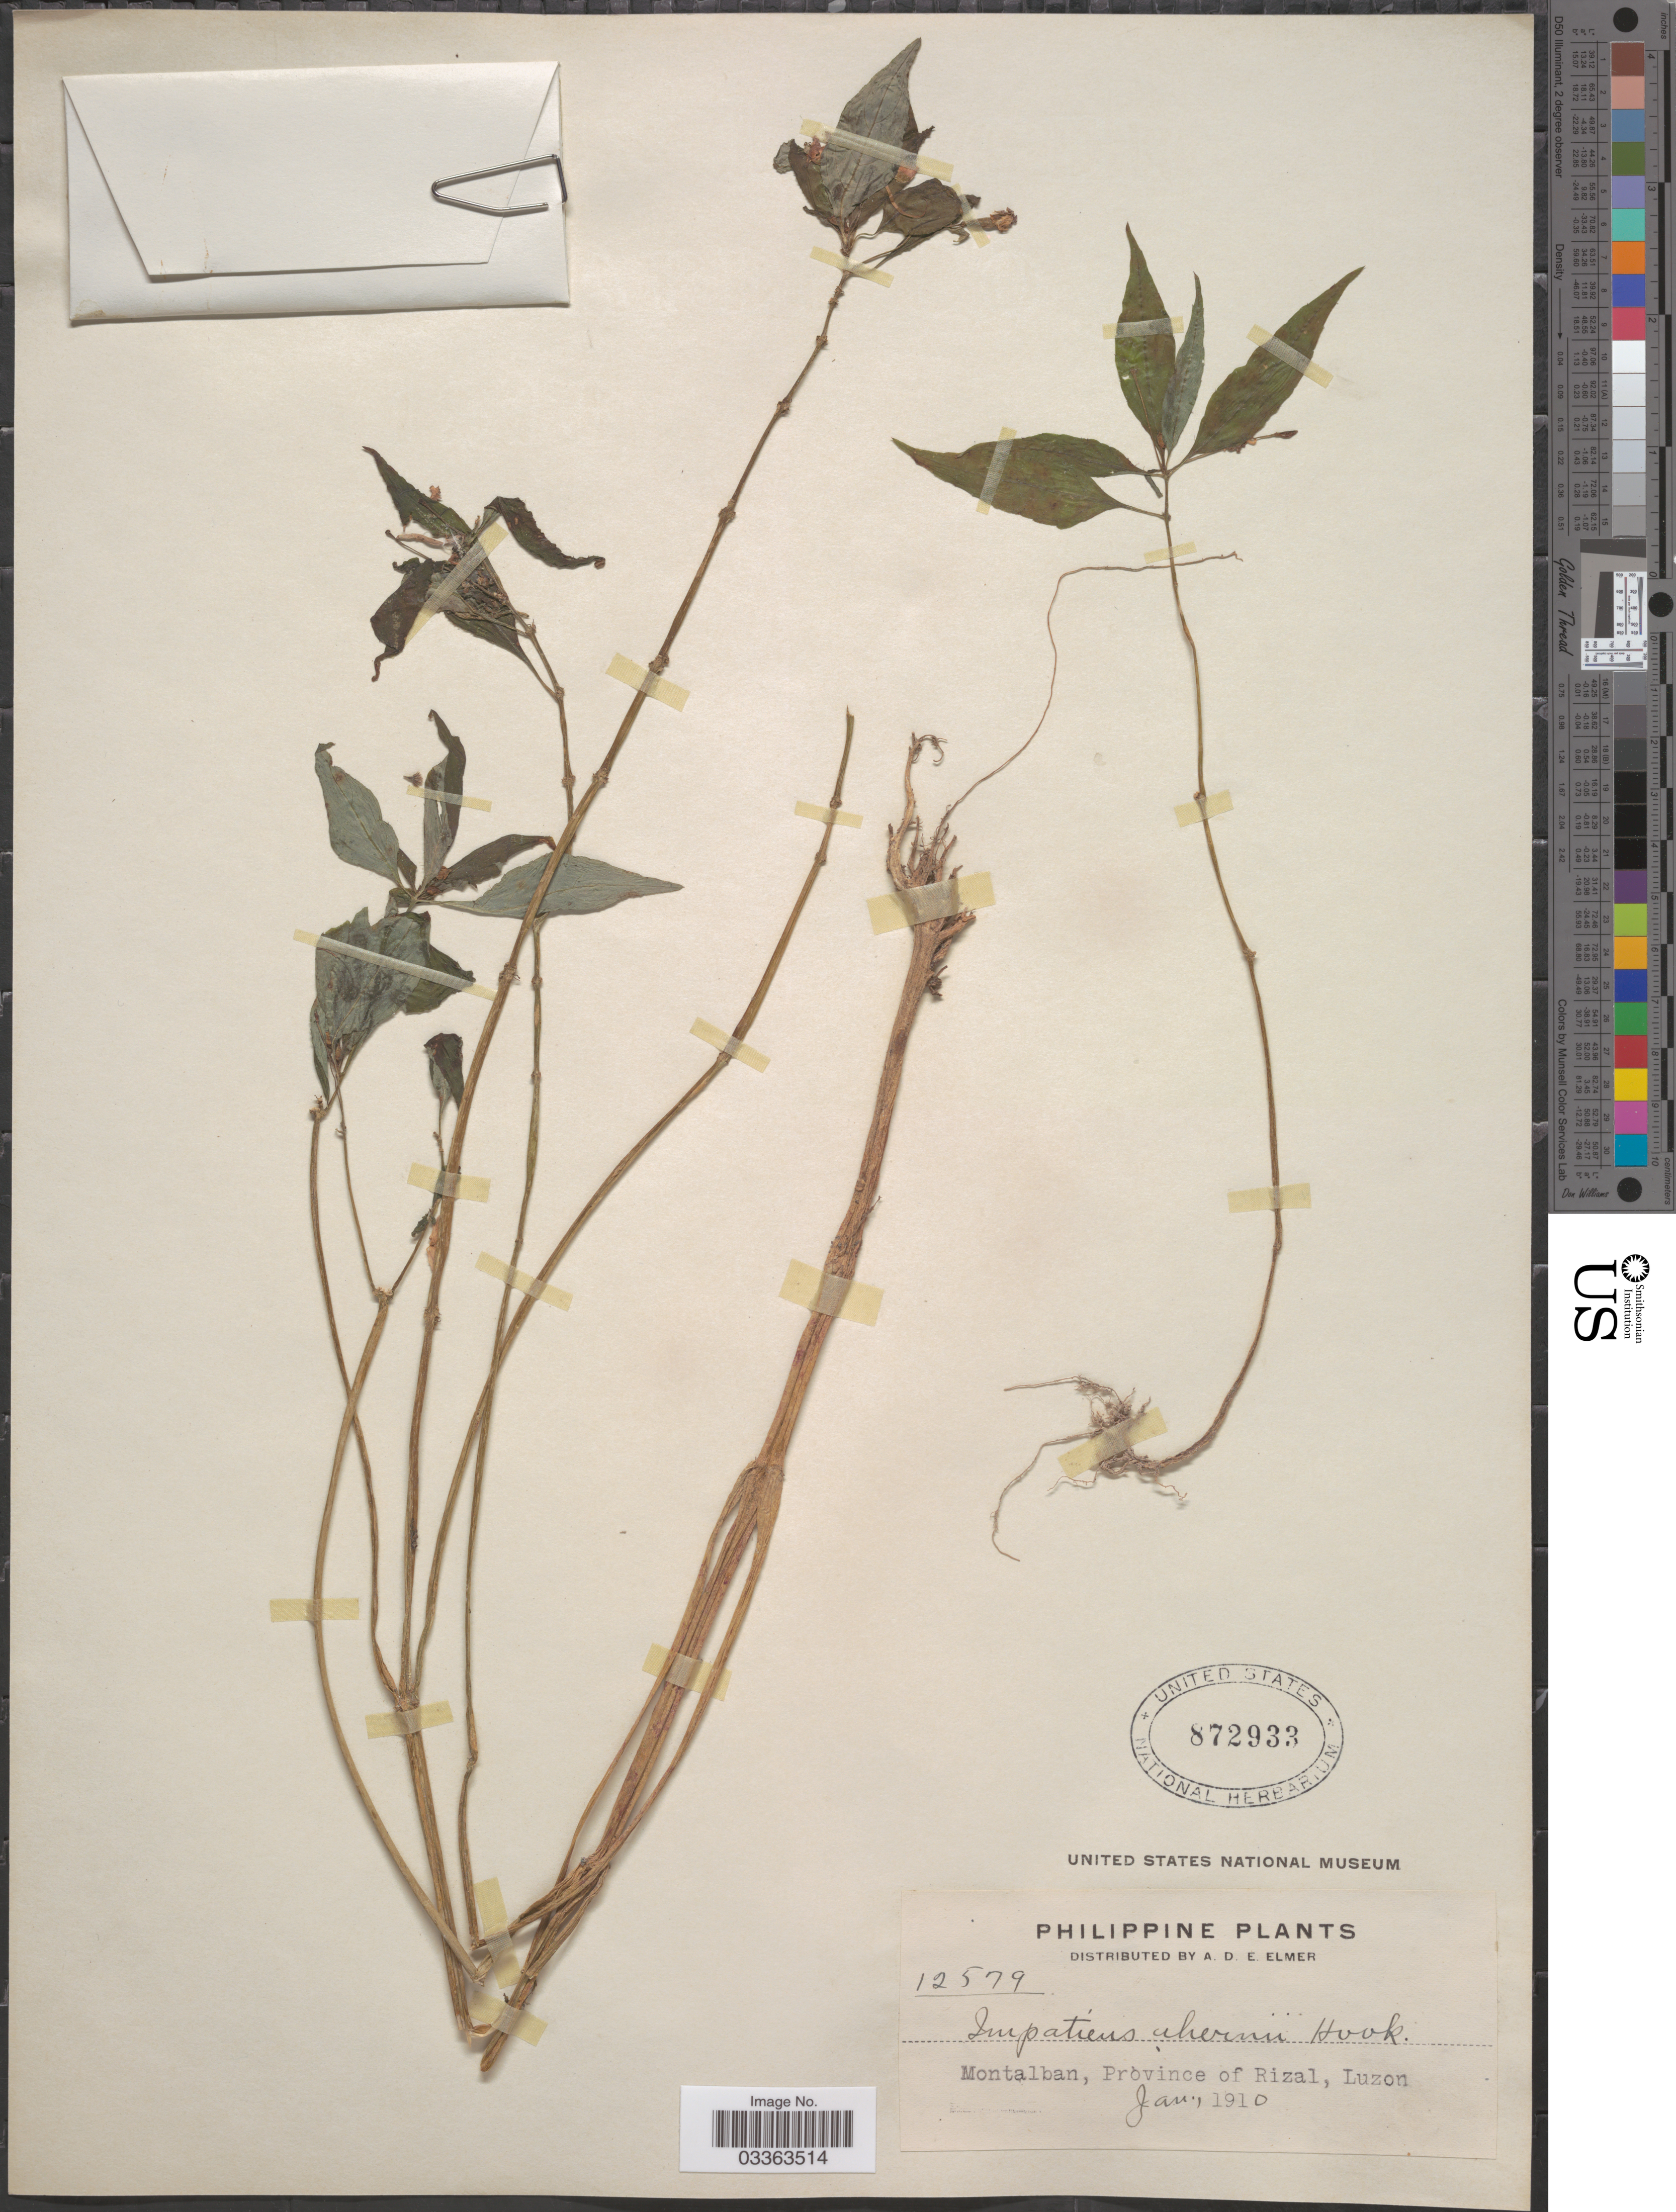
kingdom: Plantae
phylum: Tracheophyta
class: Magnoliopsida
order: Ericales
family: Balsaminaceae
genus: Impatiens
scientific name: Impatiens ahernii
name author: Hook. f.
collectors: A. D. E. Elmer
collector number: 12579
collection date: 1910-01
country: Philippines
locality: Montalban, Province of Rizal, Luzon.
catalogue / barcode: US 872933